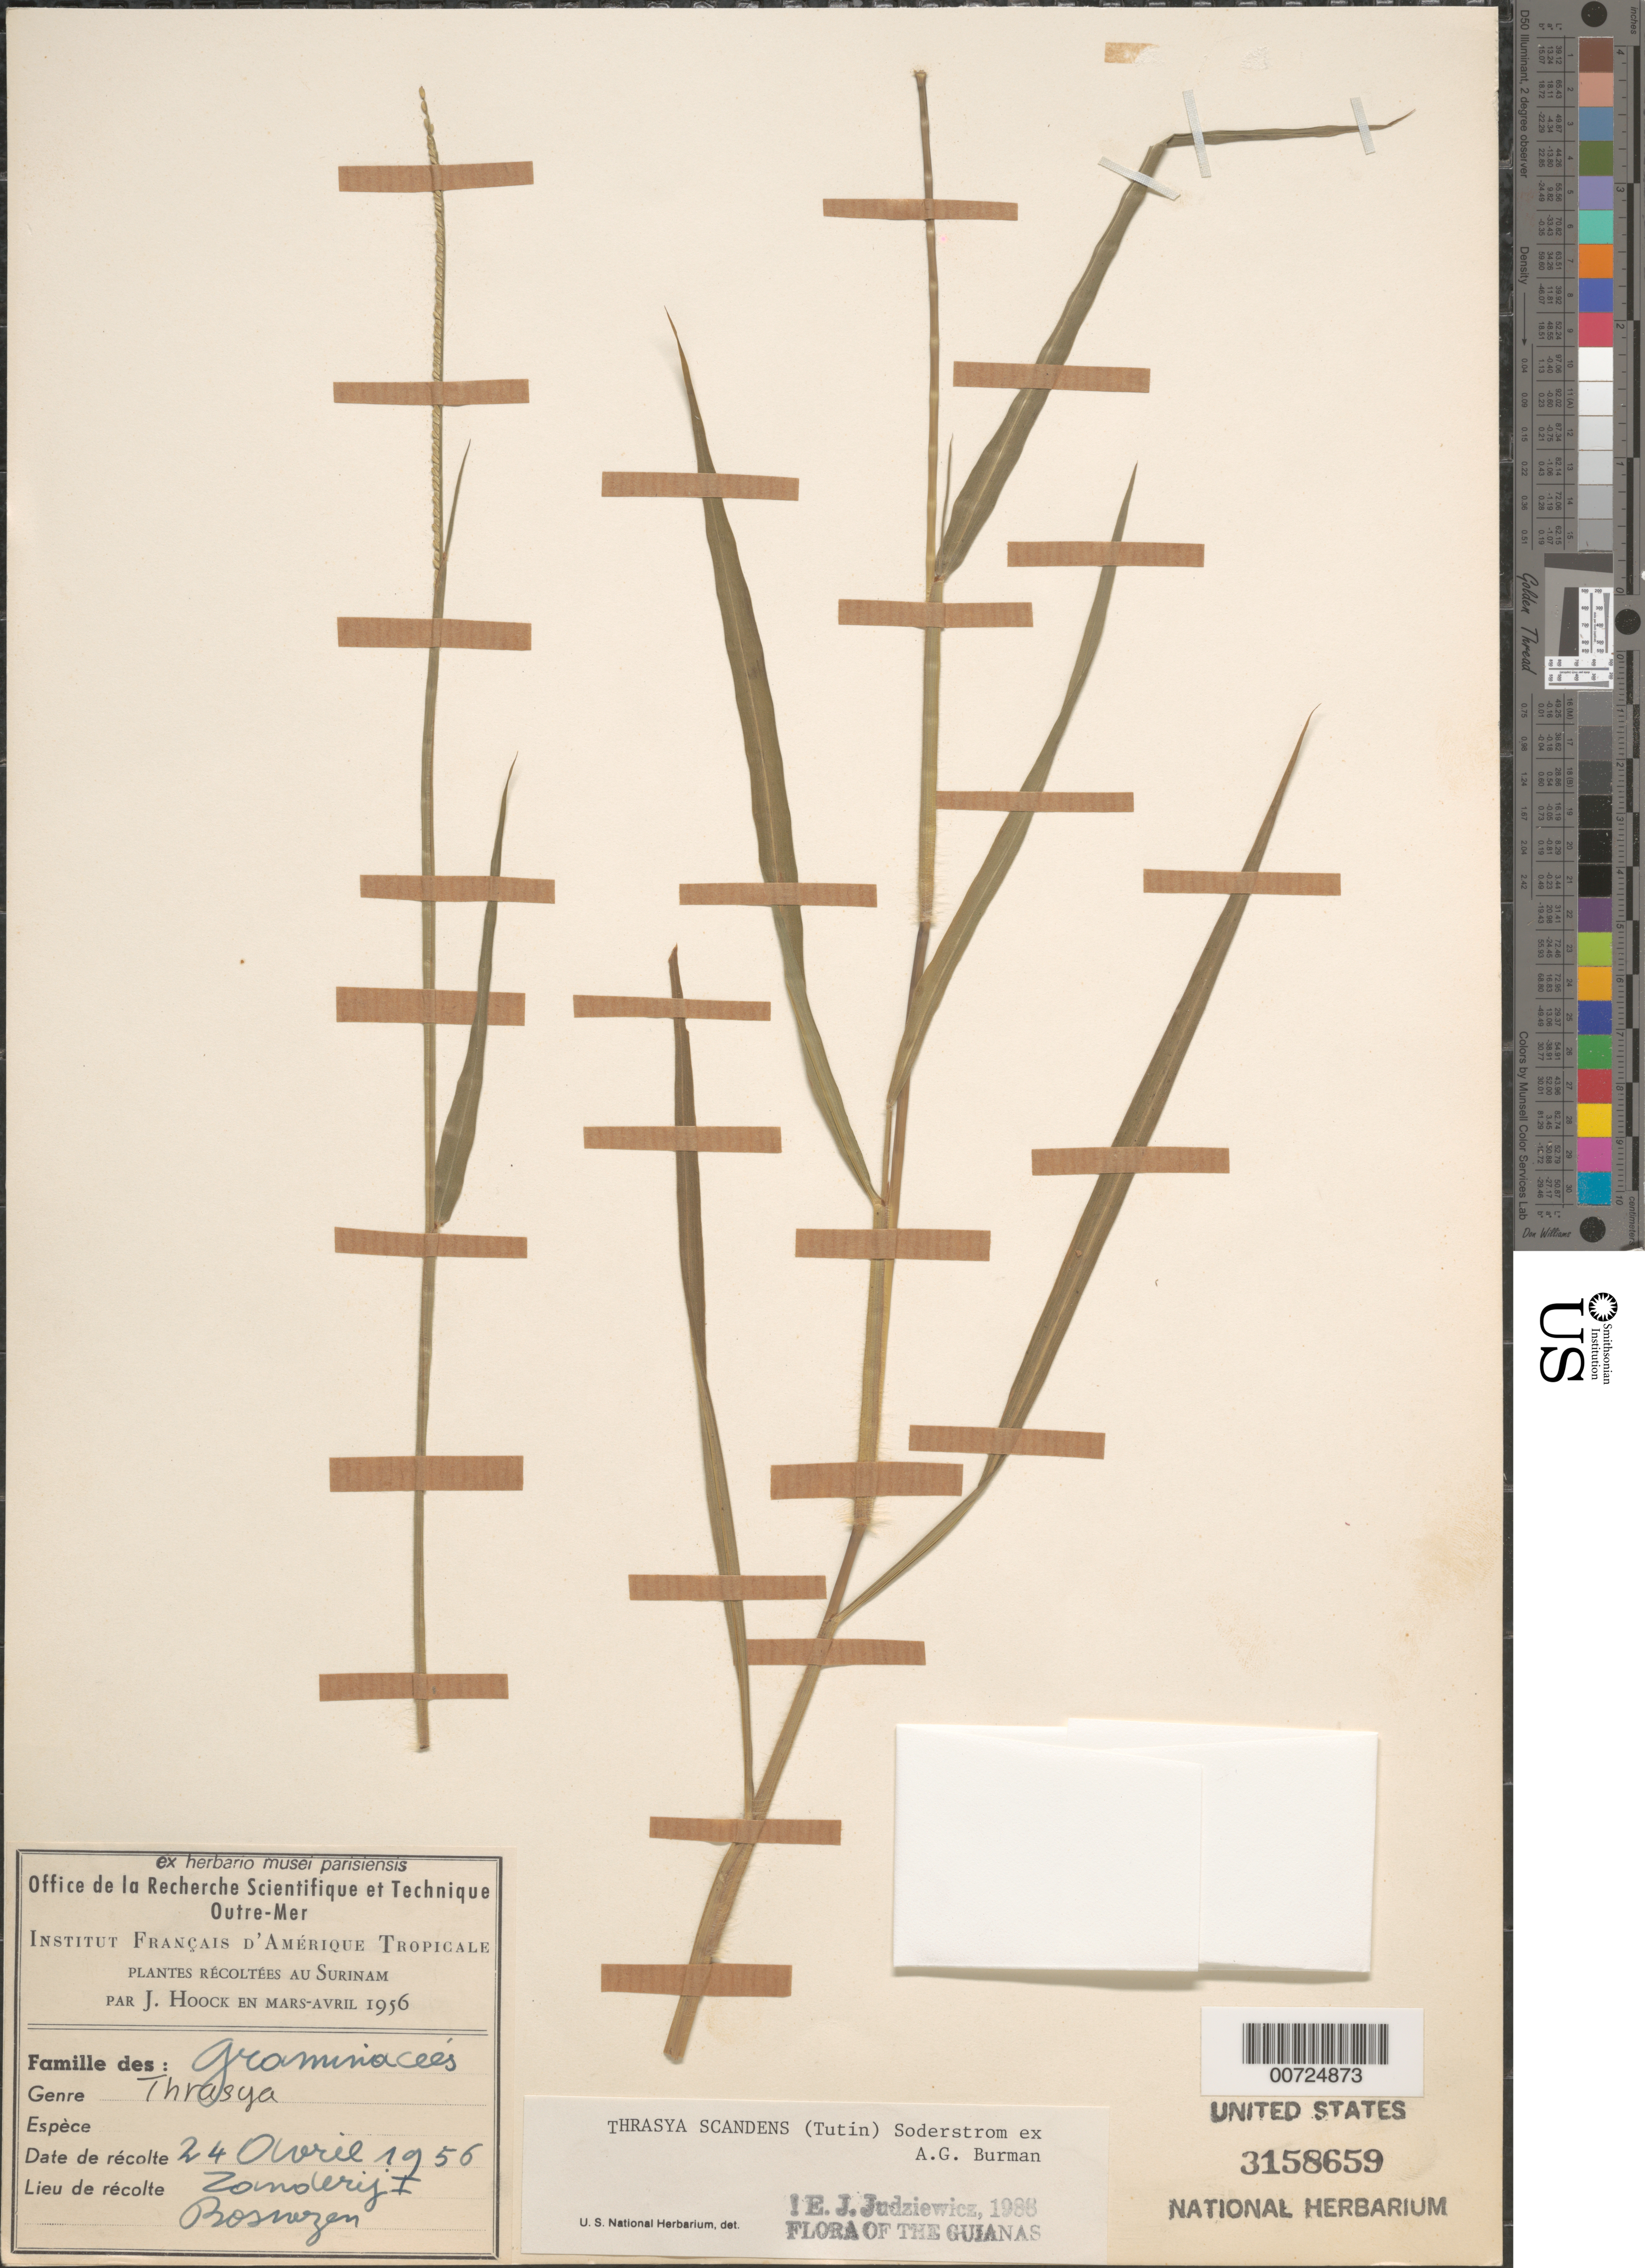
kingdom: Plantae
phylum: Tracheophyta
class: Liliopsida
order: Poales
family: Poaceae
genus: Thrasya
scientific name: Thrasya scandens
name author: (Tutin) Soderstr. ex A.G. Burm.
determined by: Judziewicz, E. J.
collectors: J. Hoock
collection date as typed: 24-Apr-56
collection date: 1956-04-24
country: Suriname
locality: Zanderij I, Boswezen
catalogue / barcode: US 3158659